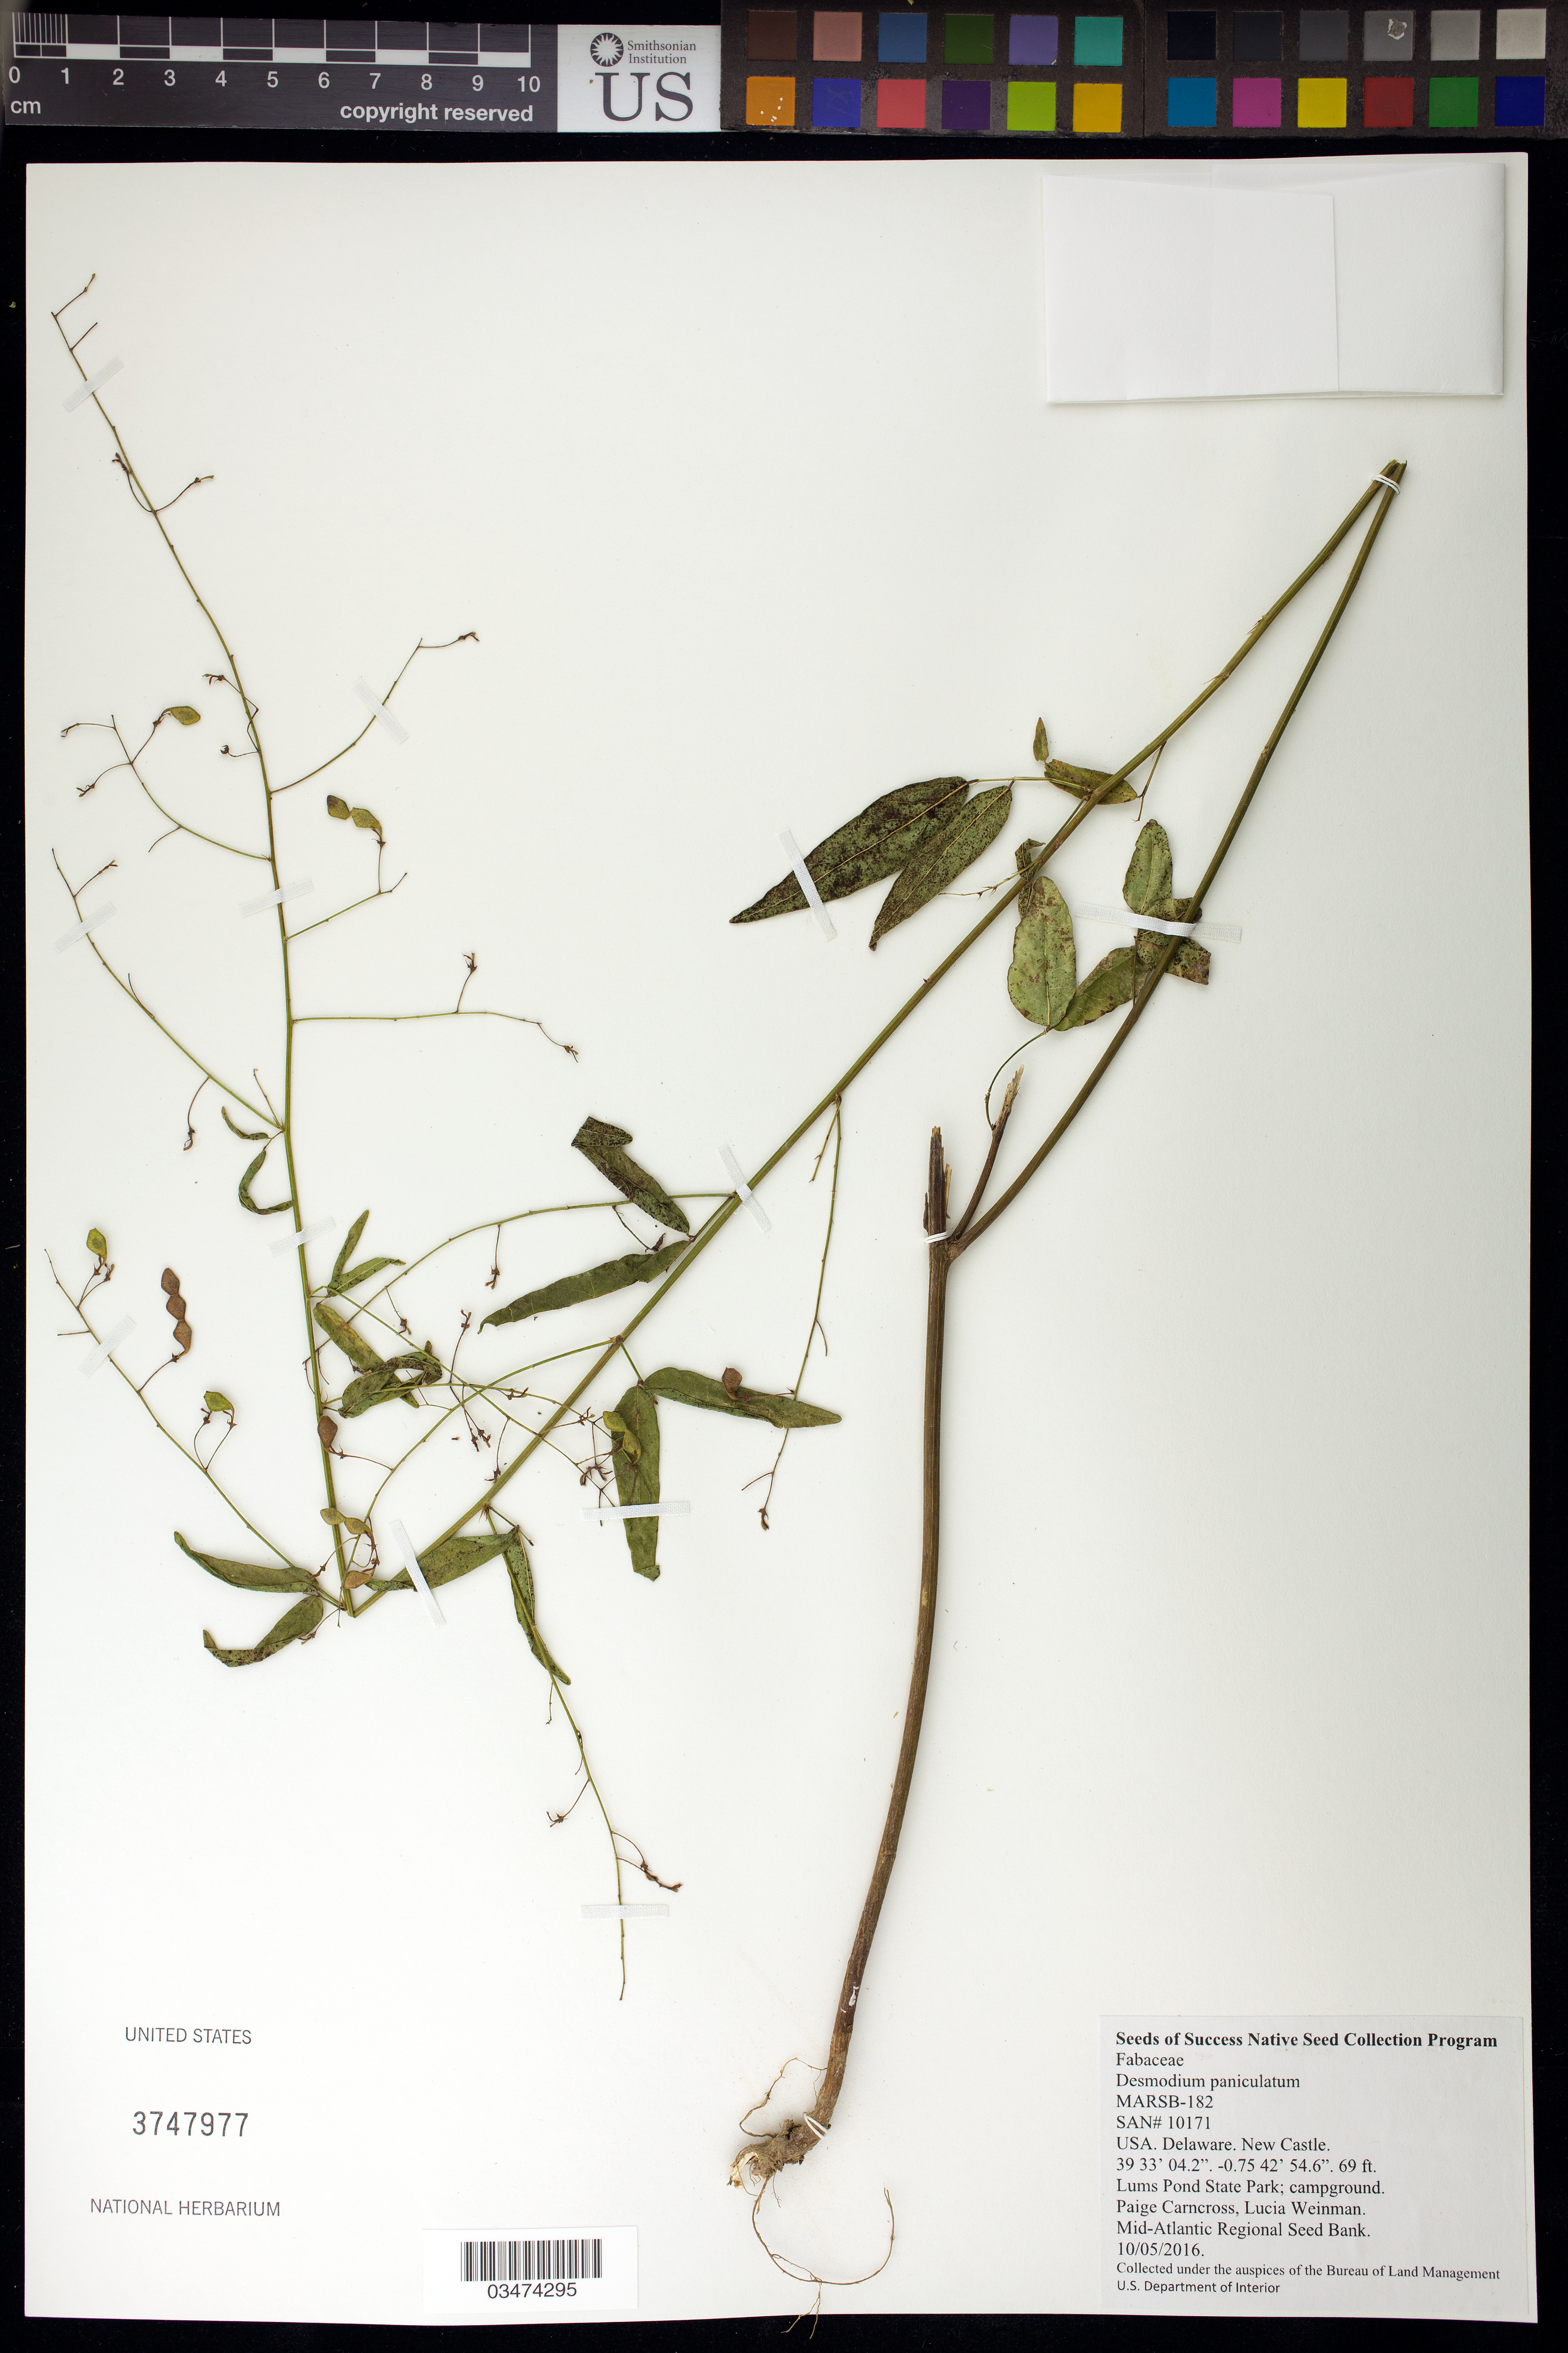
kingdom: Plantae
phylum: Tracheophyta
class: Magnoliopsida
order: Fabales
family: Fabaceae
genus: Desmodium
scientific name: Desmodium paniculatum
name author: (L.) DC.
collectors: P. Carncross & L. Weinman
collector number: MARSB-182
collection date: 2015-10-05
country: United States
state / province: Delaware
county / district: New Castle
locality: Lums Pond State Park, Field behind campground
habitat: Northern & Central Ruderal Meadow & Shrubland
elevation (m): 21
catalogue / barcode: US 3747977